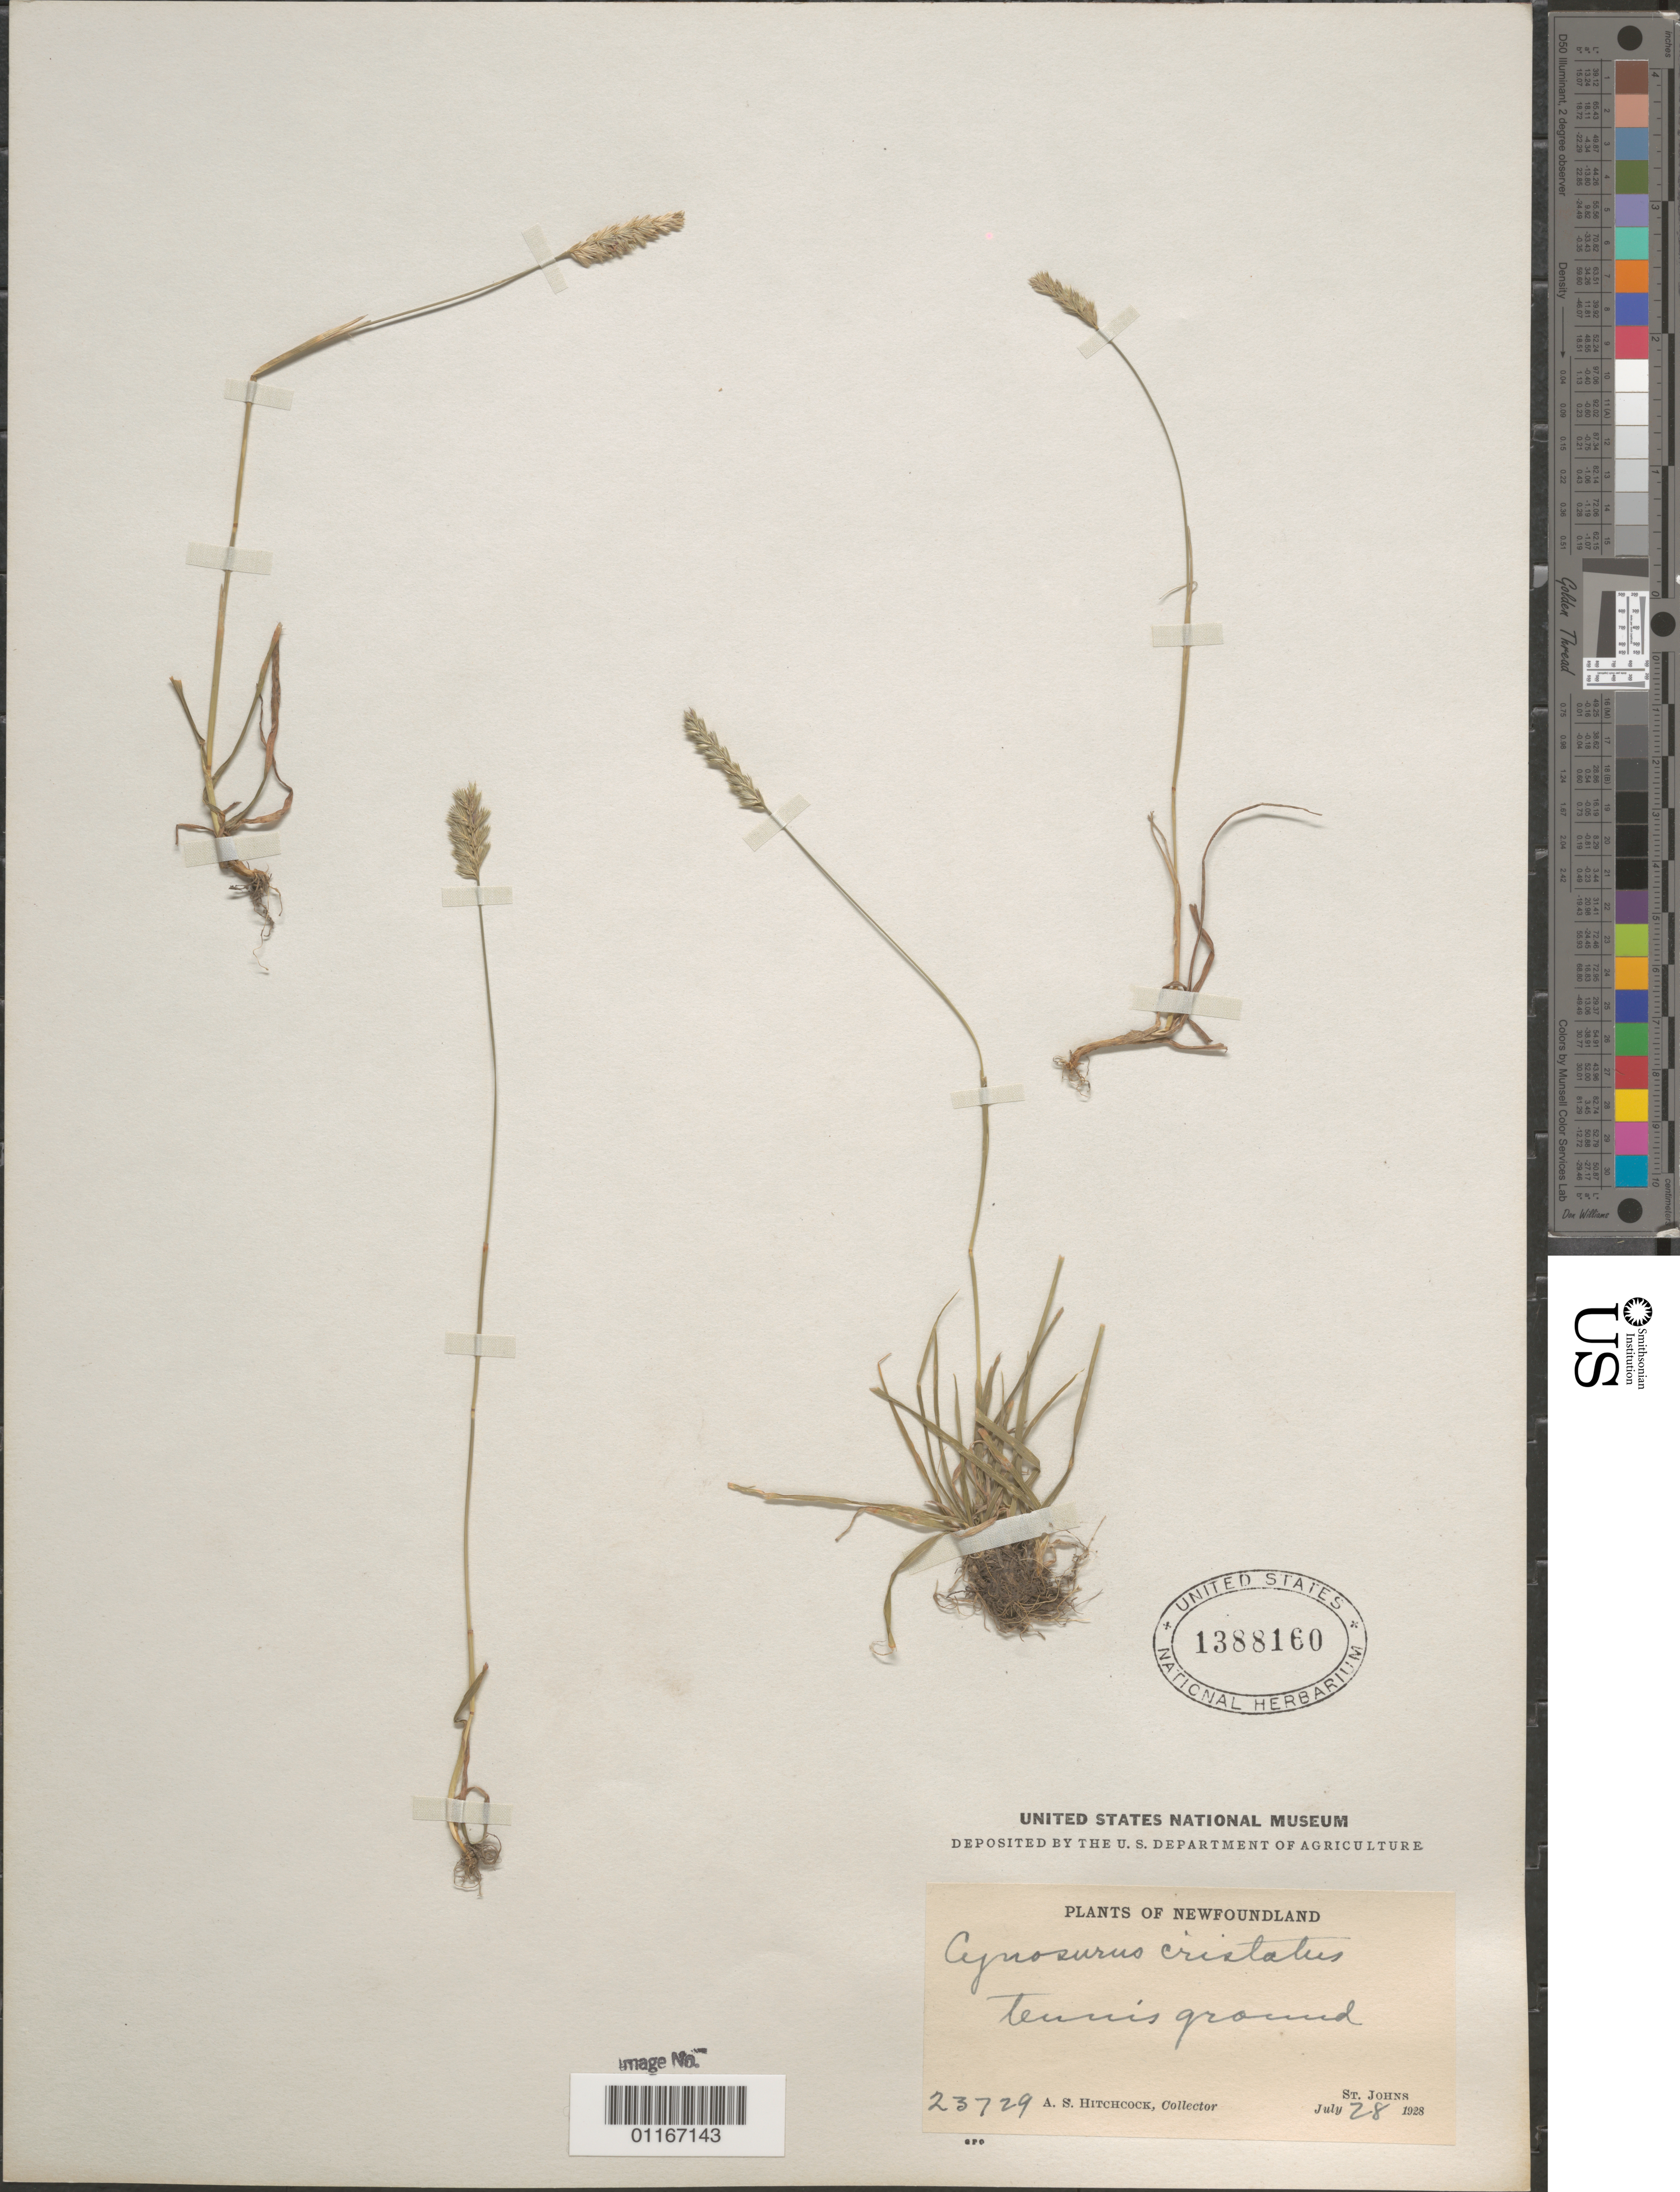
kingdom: Plantae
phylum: Tracheophyta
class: Liliopsida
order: Poales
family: Poaceae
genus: Cynosurus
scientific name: Cynosurus cristatus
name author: L.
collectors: A. S. Hitchcock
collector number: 23729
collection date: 1928-06-28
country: Canada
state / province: Newfoundland and Labrador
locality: St. John's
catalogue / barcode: US 1388160